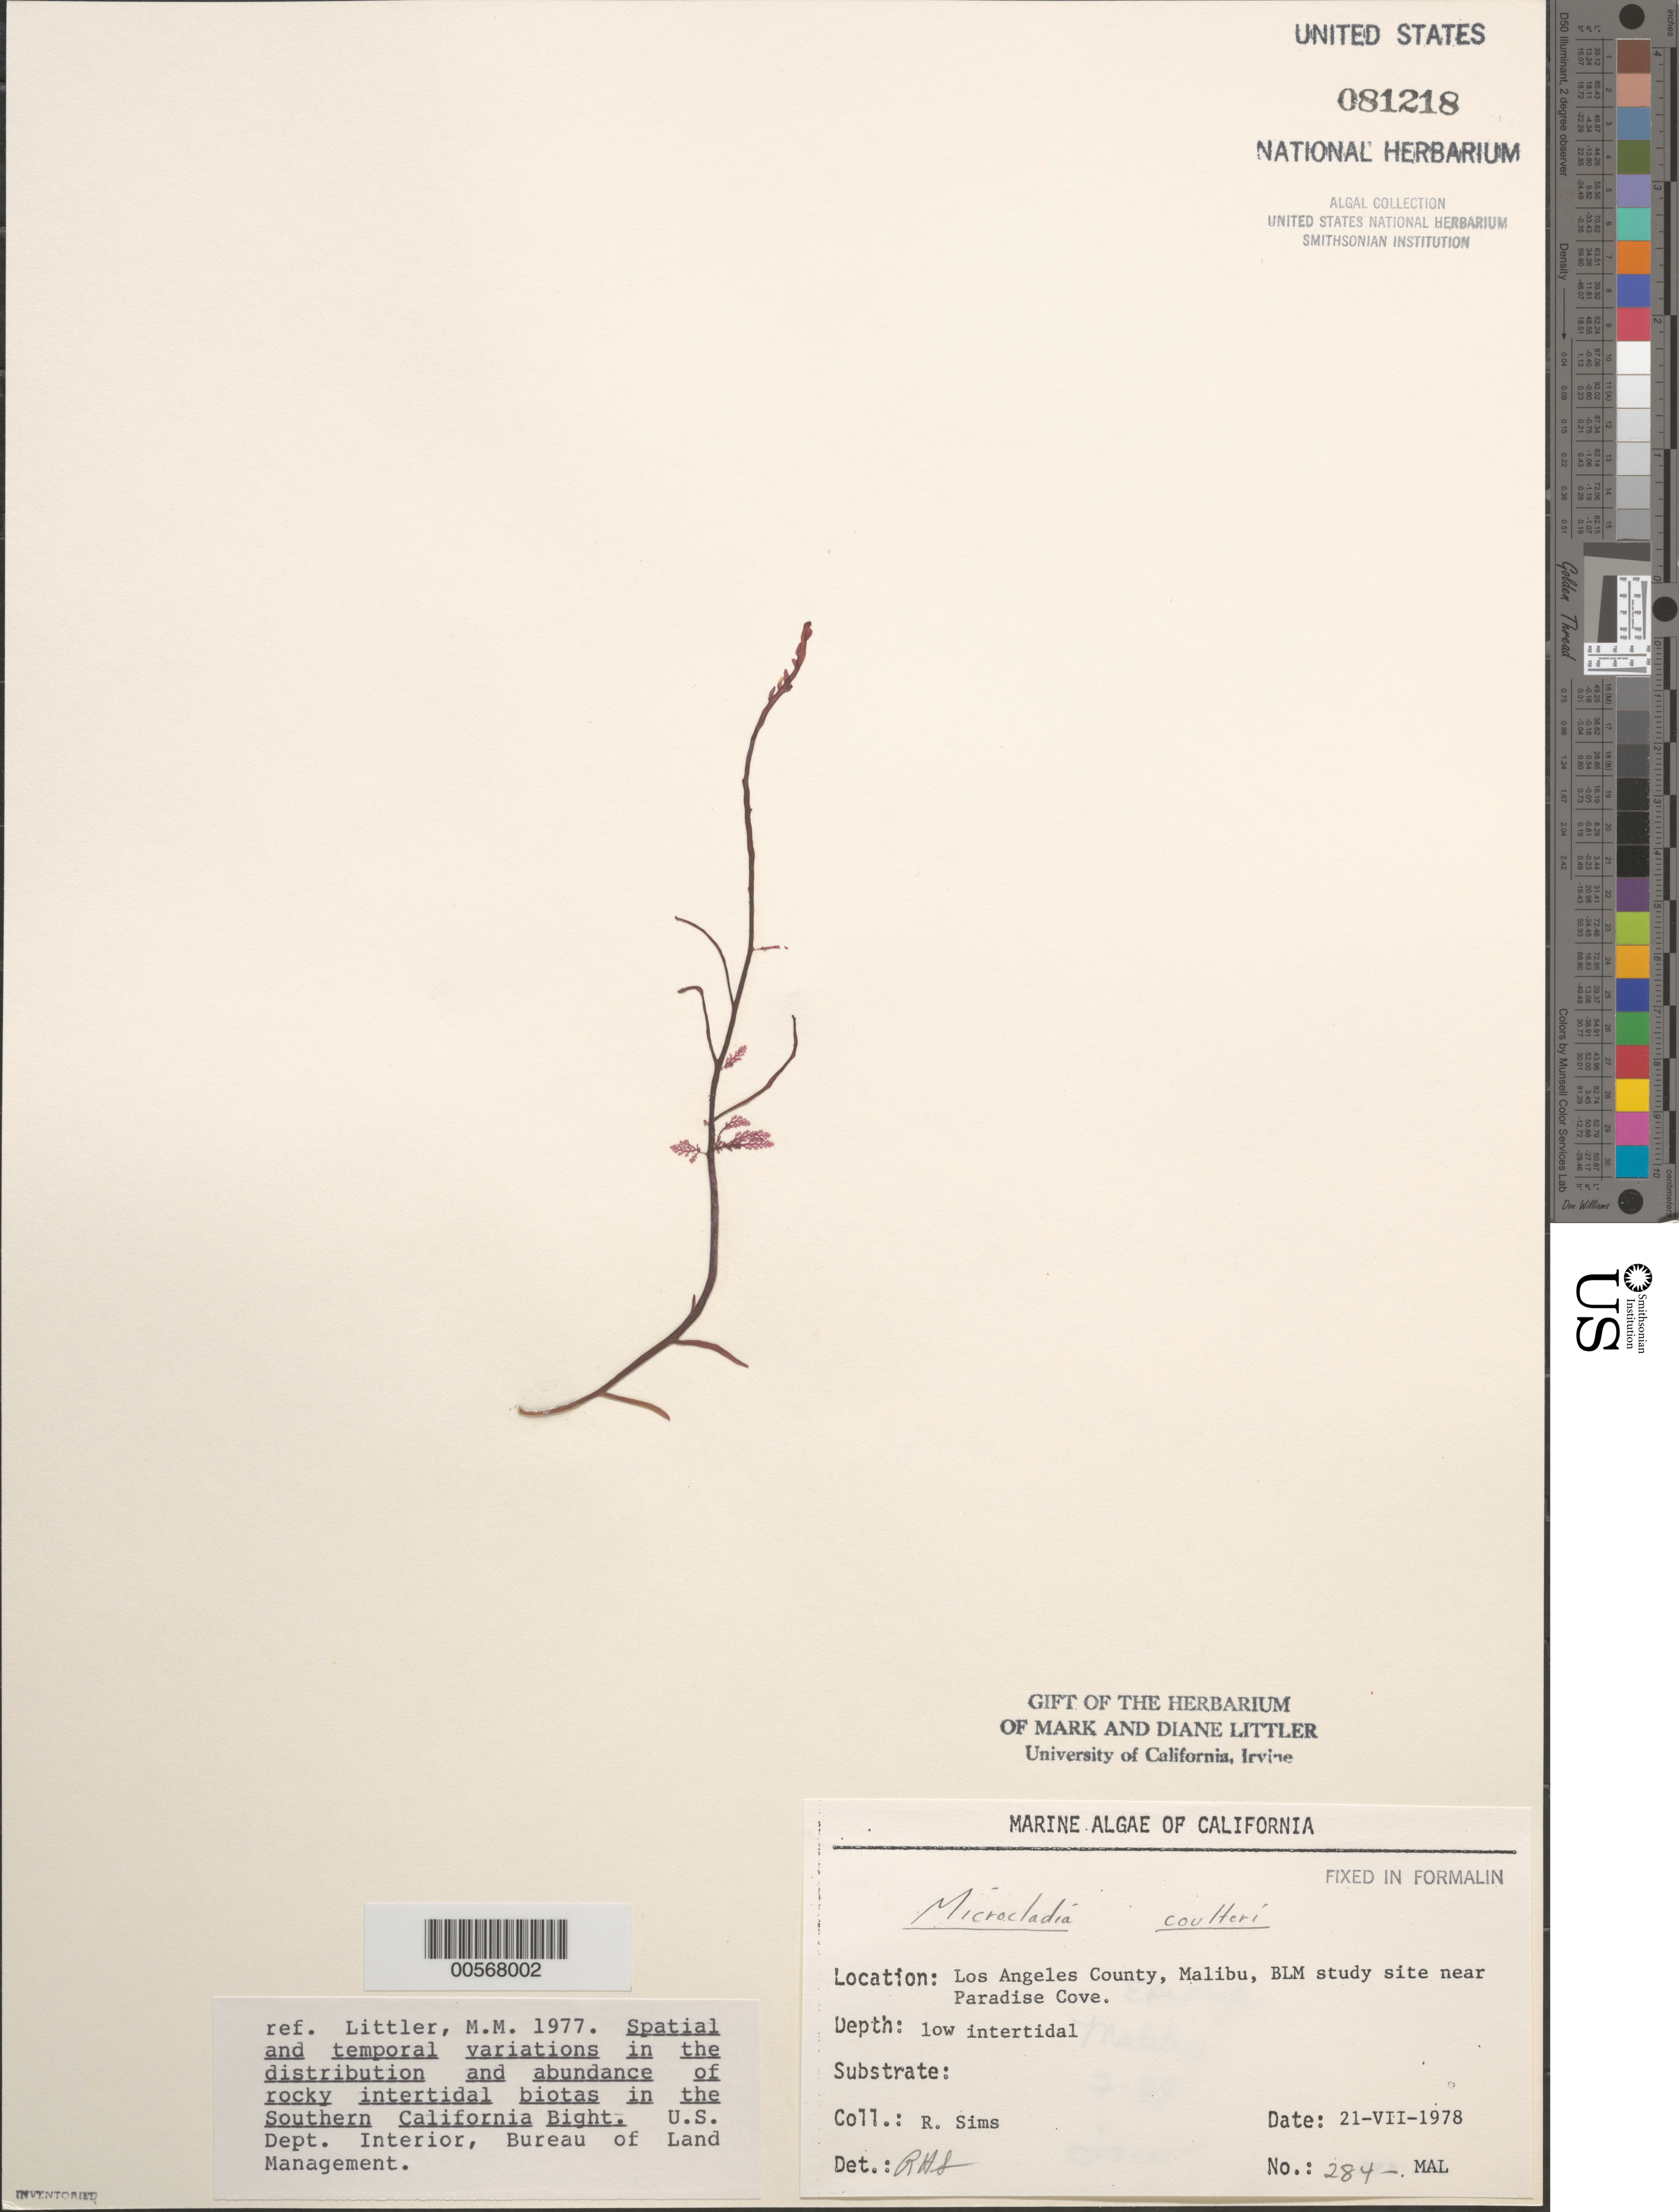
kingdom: Plantae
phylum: Rhodophyta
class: Florideophyceae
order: Ceramiales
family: Ceramiaceae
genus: Microcladia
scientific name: Microcladia coulteri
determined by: Sims, Robert H.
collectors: R. H. Sims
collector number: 284-mal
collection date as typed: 21 Jul 1978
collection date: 1978-07-21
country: United States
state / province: California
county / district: Los Angeles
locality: Malibu, near Paradise Cove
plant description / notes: BLM-SOCALBIGHT Rocky Intertidal Survey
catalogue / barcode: US 81218